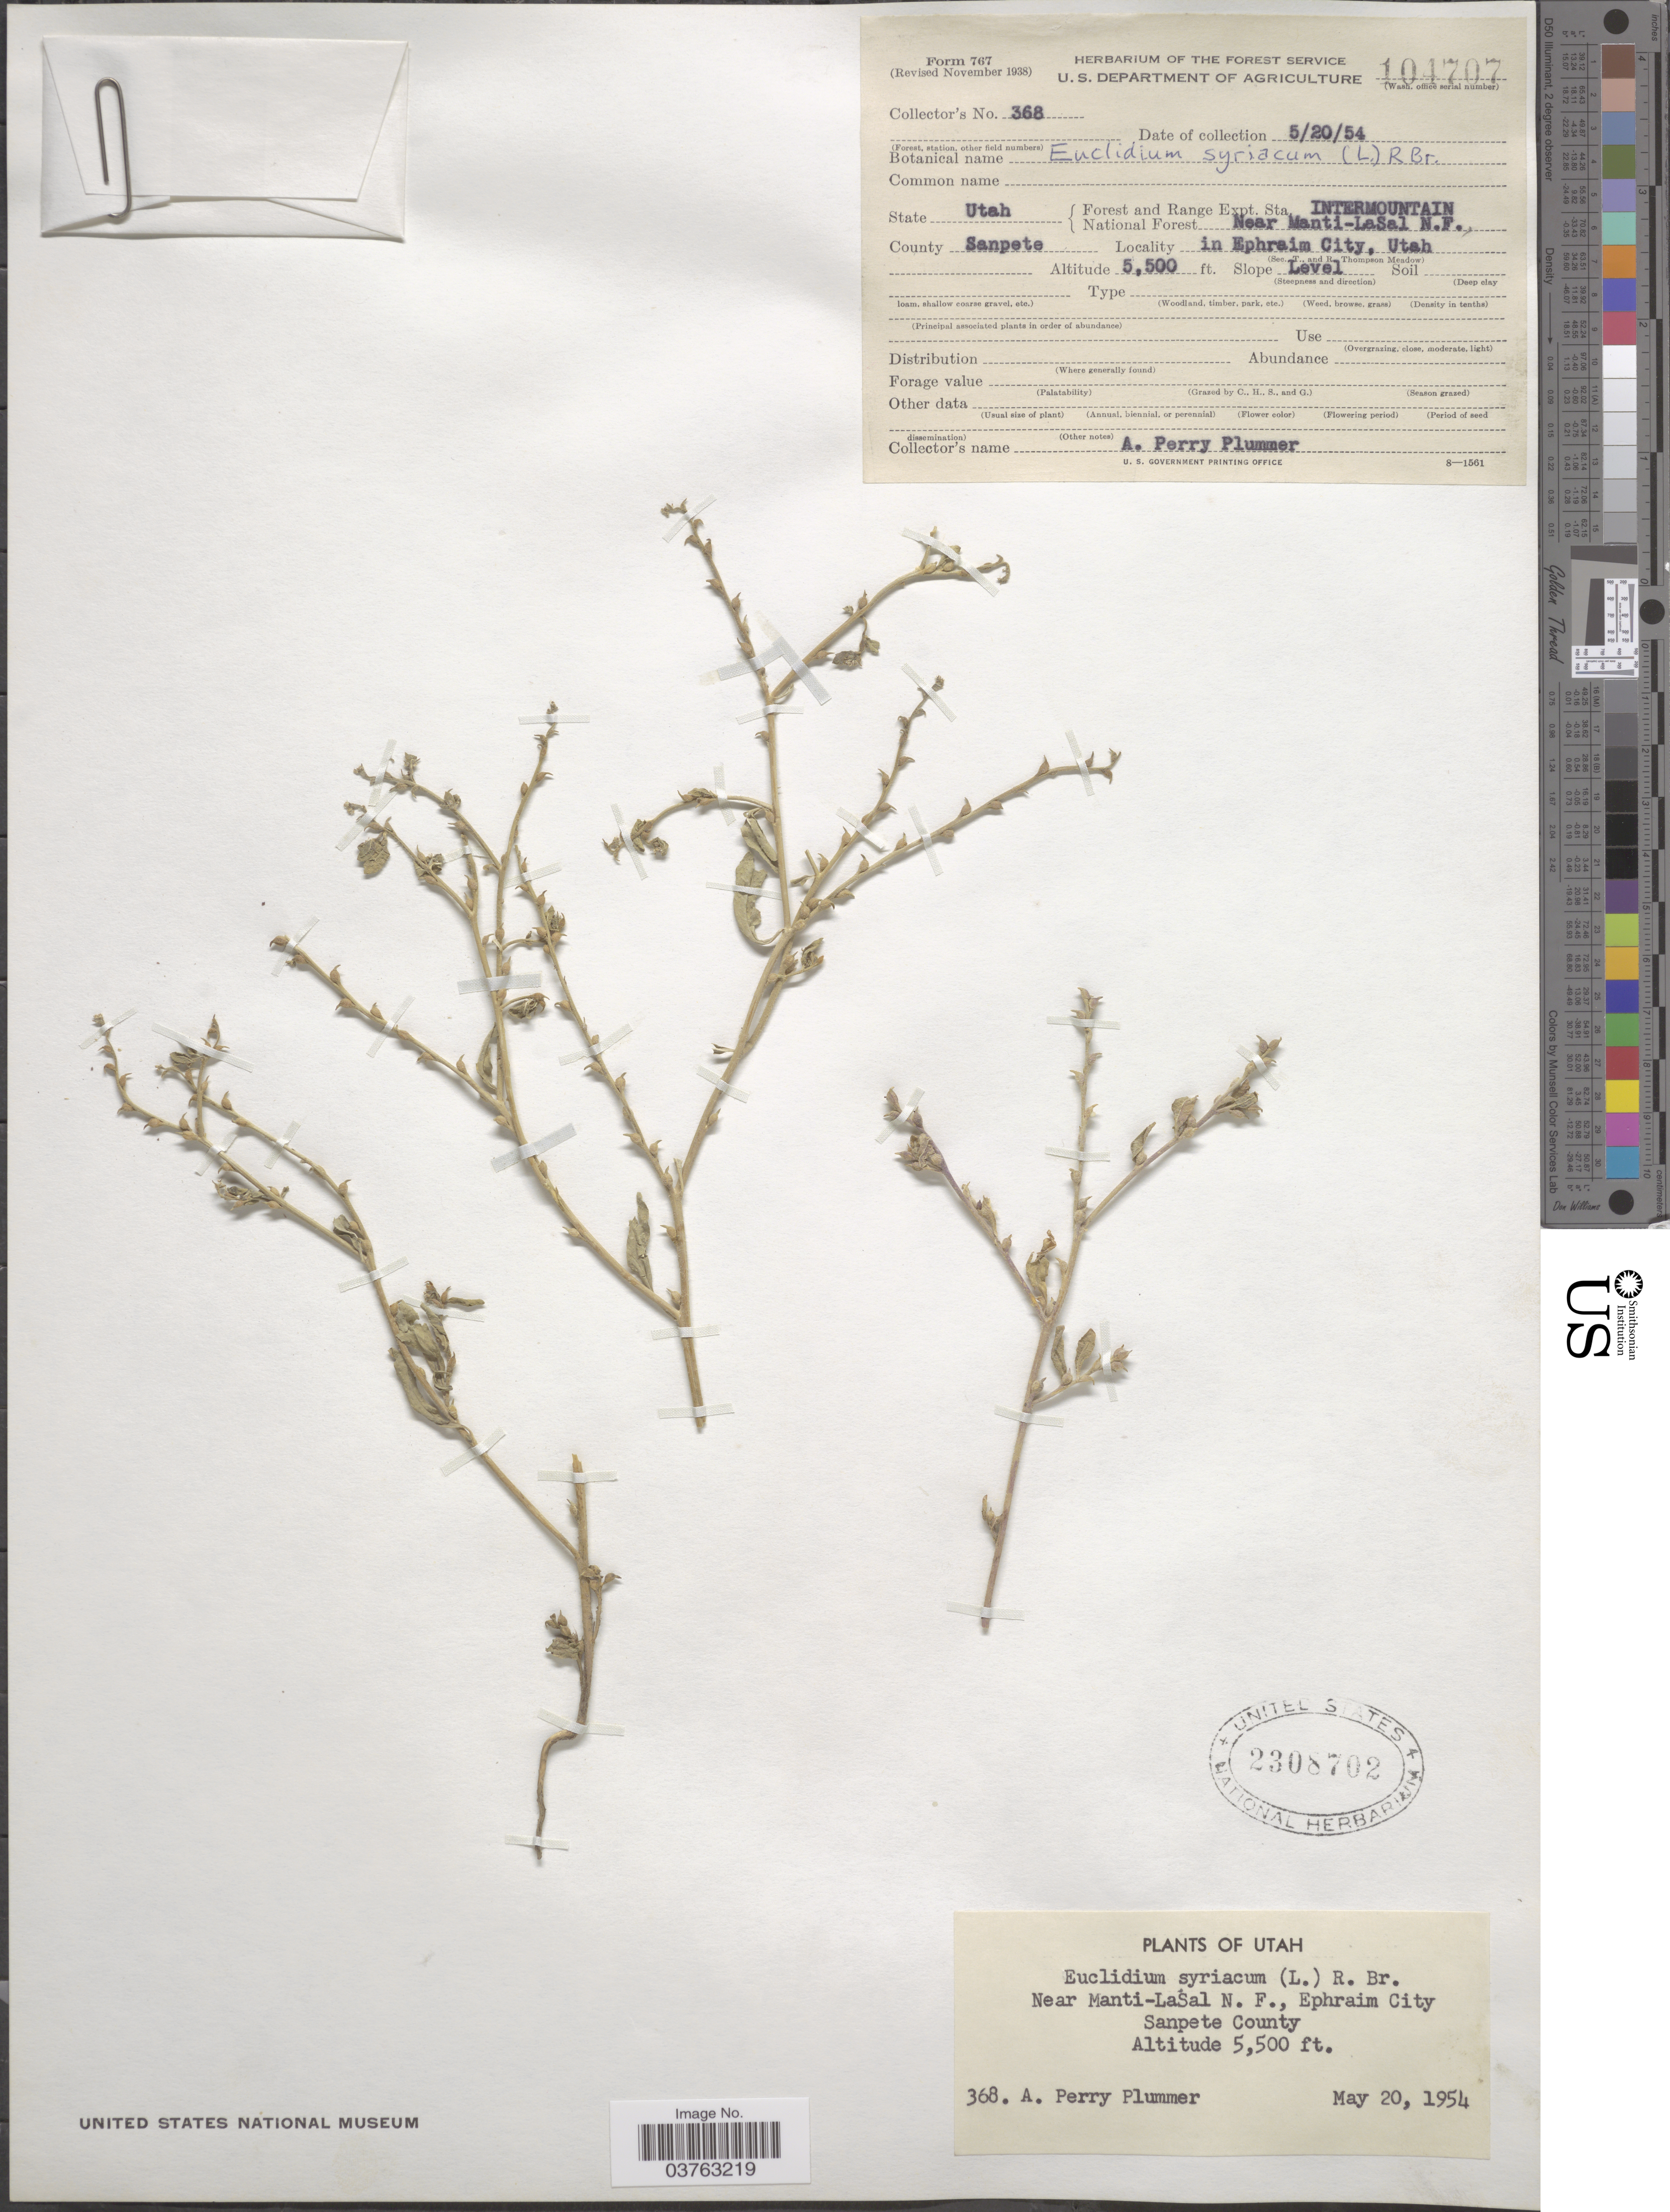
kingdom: Plantae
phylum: Tracheophyta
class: Magnoliopsida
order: Brassicales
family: Brassicaceae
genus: Euclidium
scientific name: Euclidium syriacum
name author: (L.) W.T. Aiton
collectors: A. Plummer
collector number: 368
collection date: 1954-05-20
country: United States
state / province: Utah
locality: Intermountain near Manti-LaSal N. F., in Ephraim City, Sanpete County. Slope Level.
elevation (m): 1676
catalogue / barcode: US 2308702